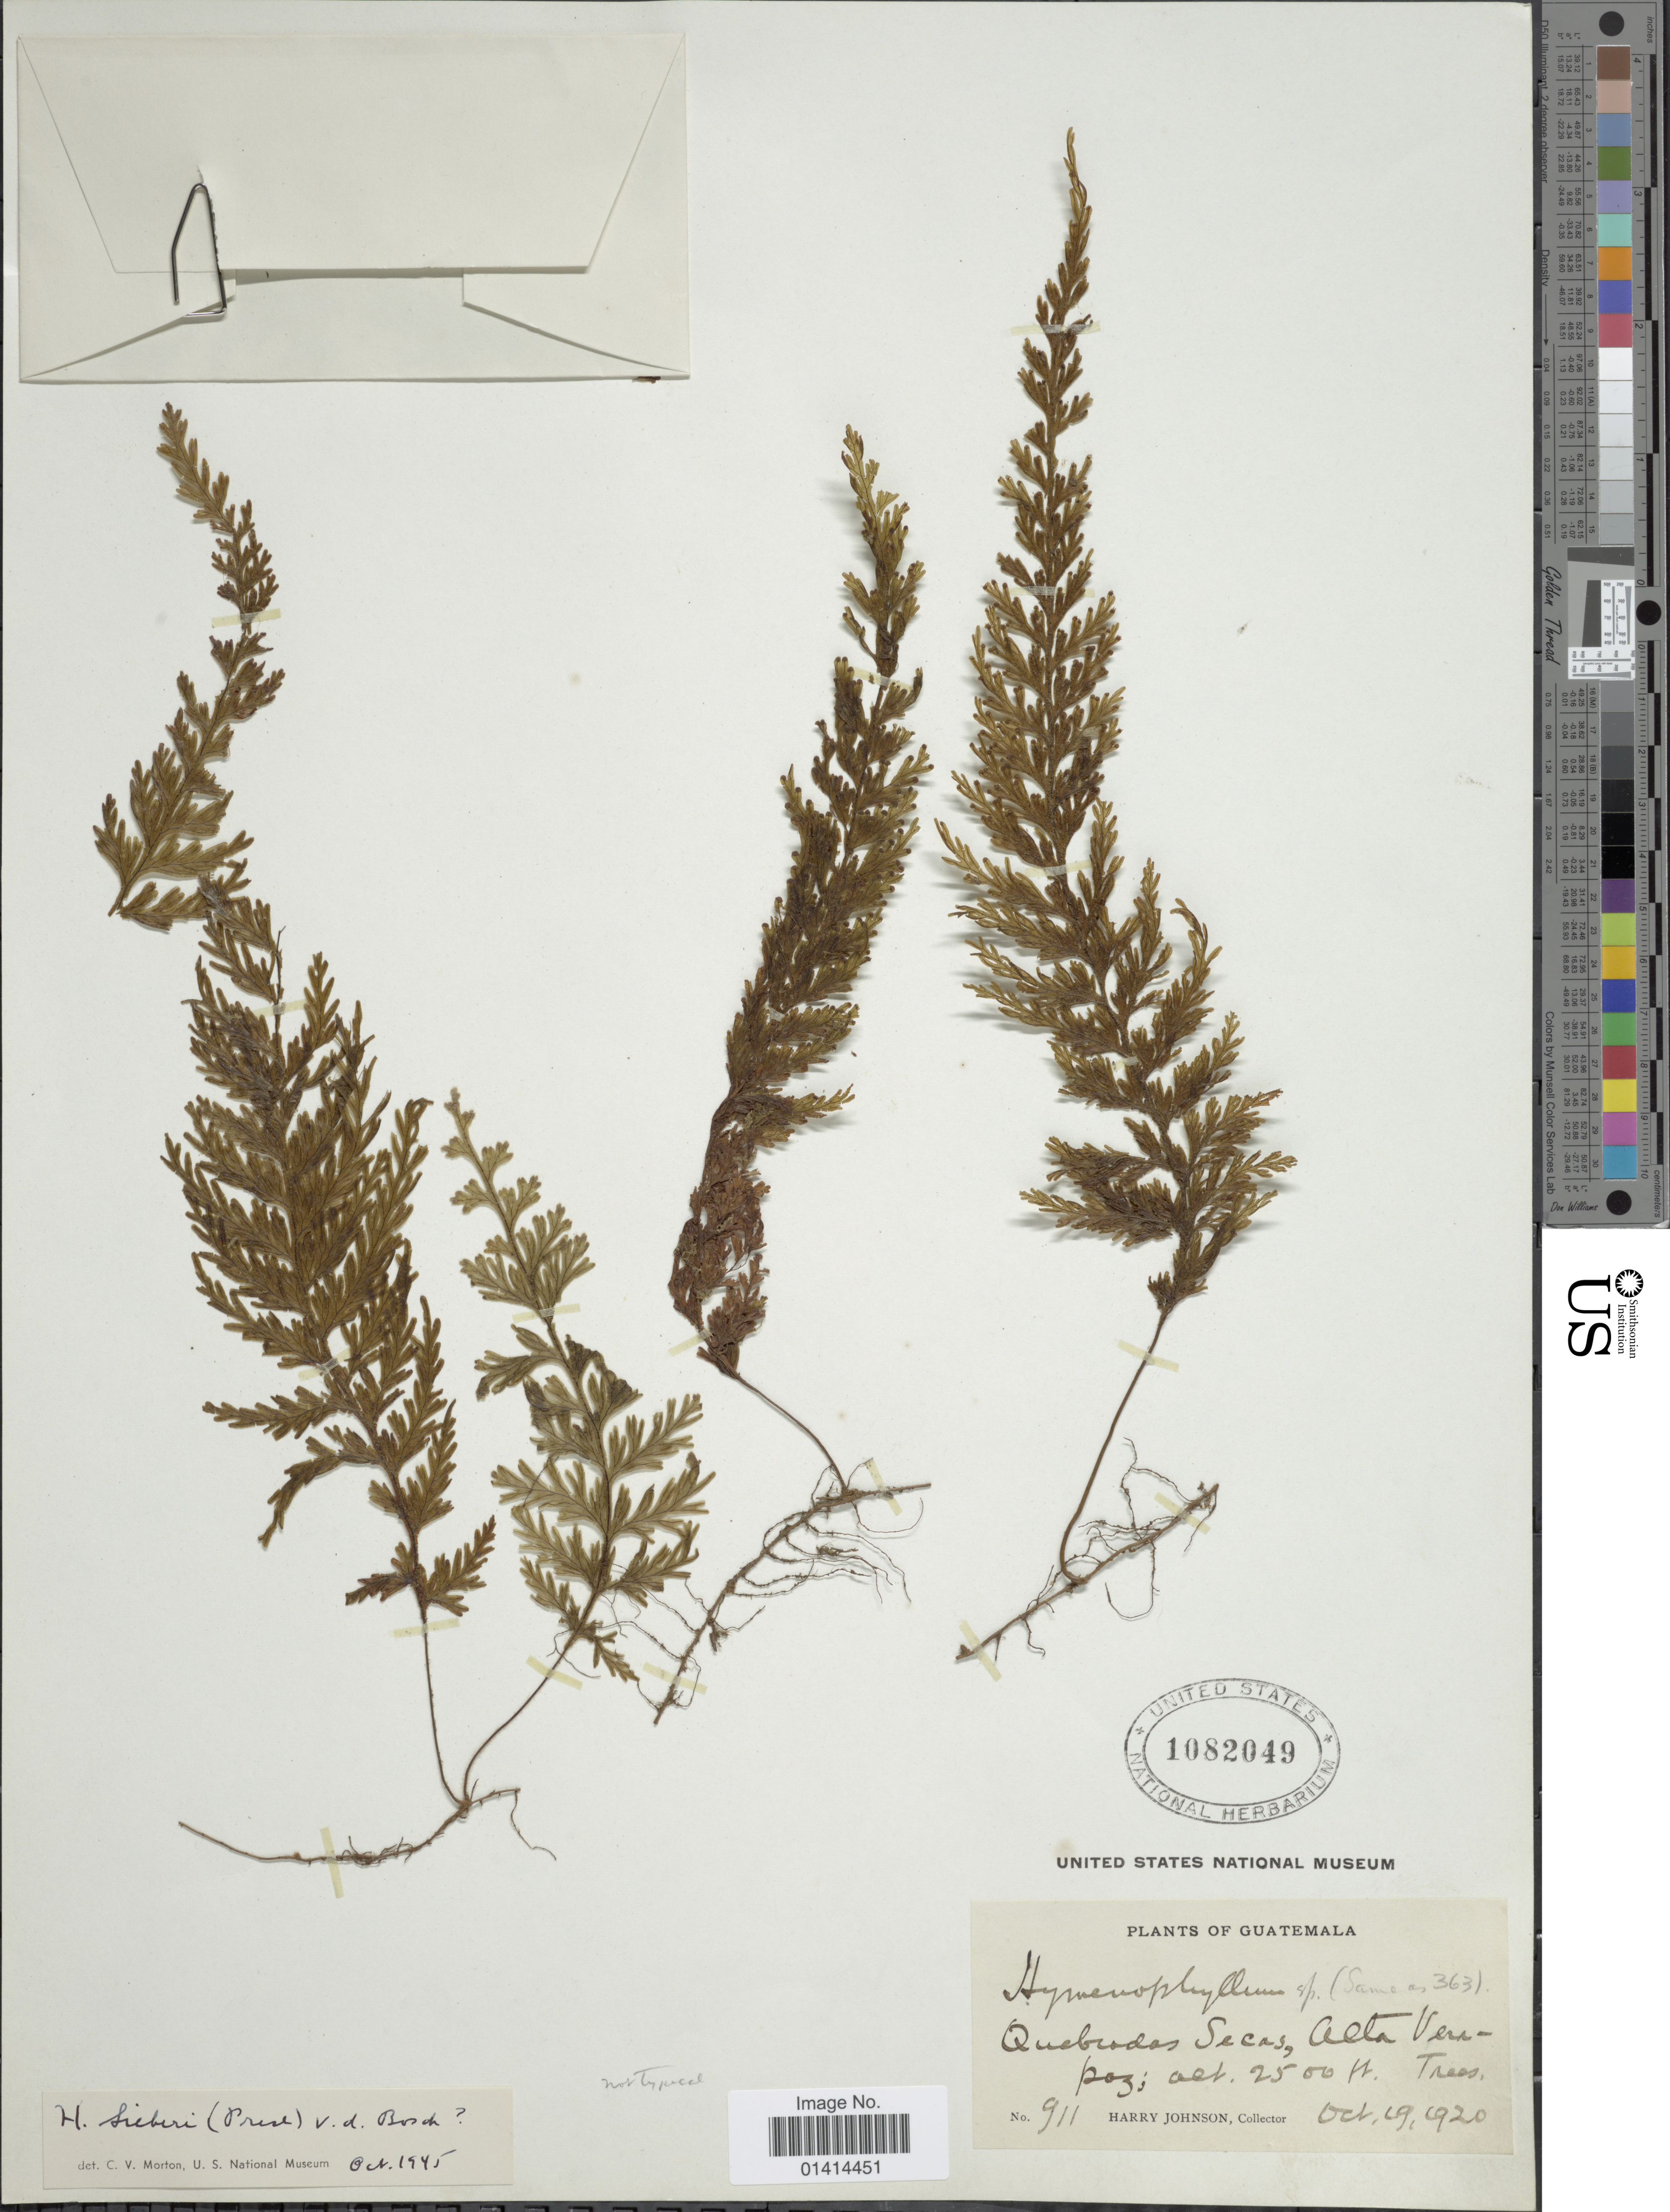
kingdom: Plantae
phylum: Tracheophyta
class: Polypodiopsida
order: Hymenophyllales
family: Hymenophyllaceae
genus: Hymenophyllum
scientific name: Hymenophyllum sieberi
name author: (C. Presl) Bosch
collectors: H. Johnson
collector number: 911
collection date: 1920-10-19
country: Guatemala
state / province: Alta Verapaz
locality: Quebradas Secas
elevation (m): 762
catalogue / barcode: US 1082049